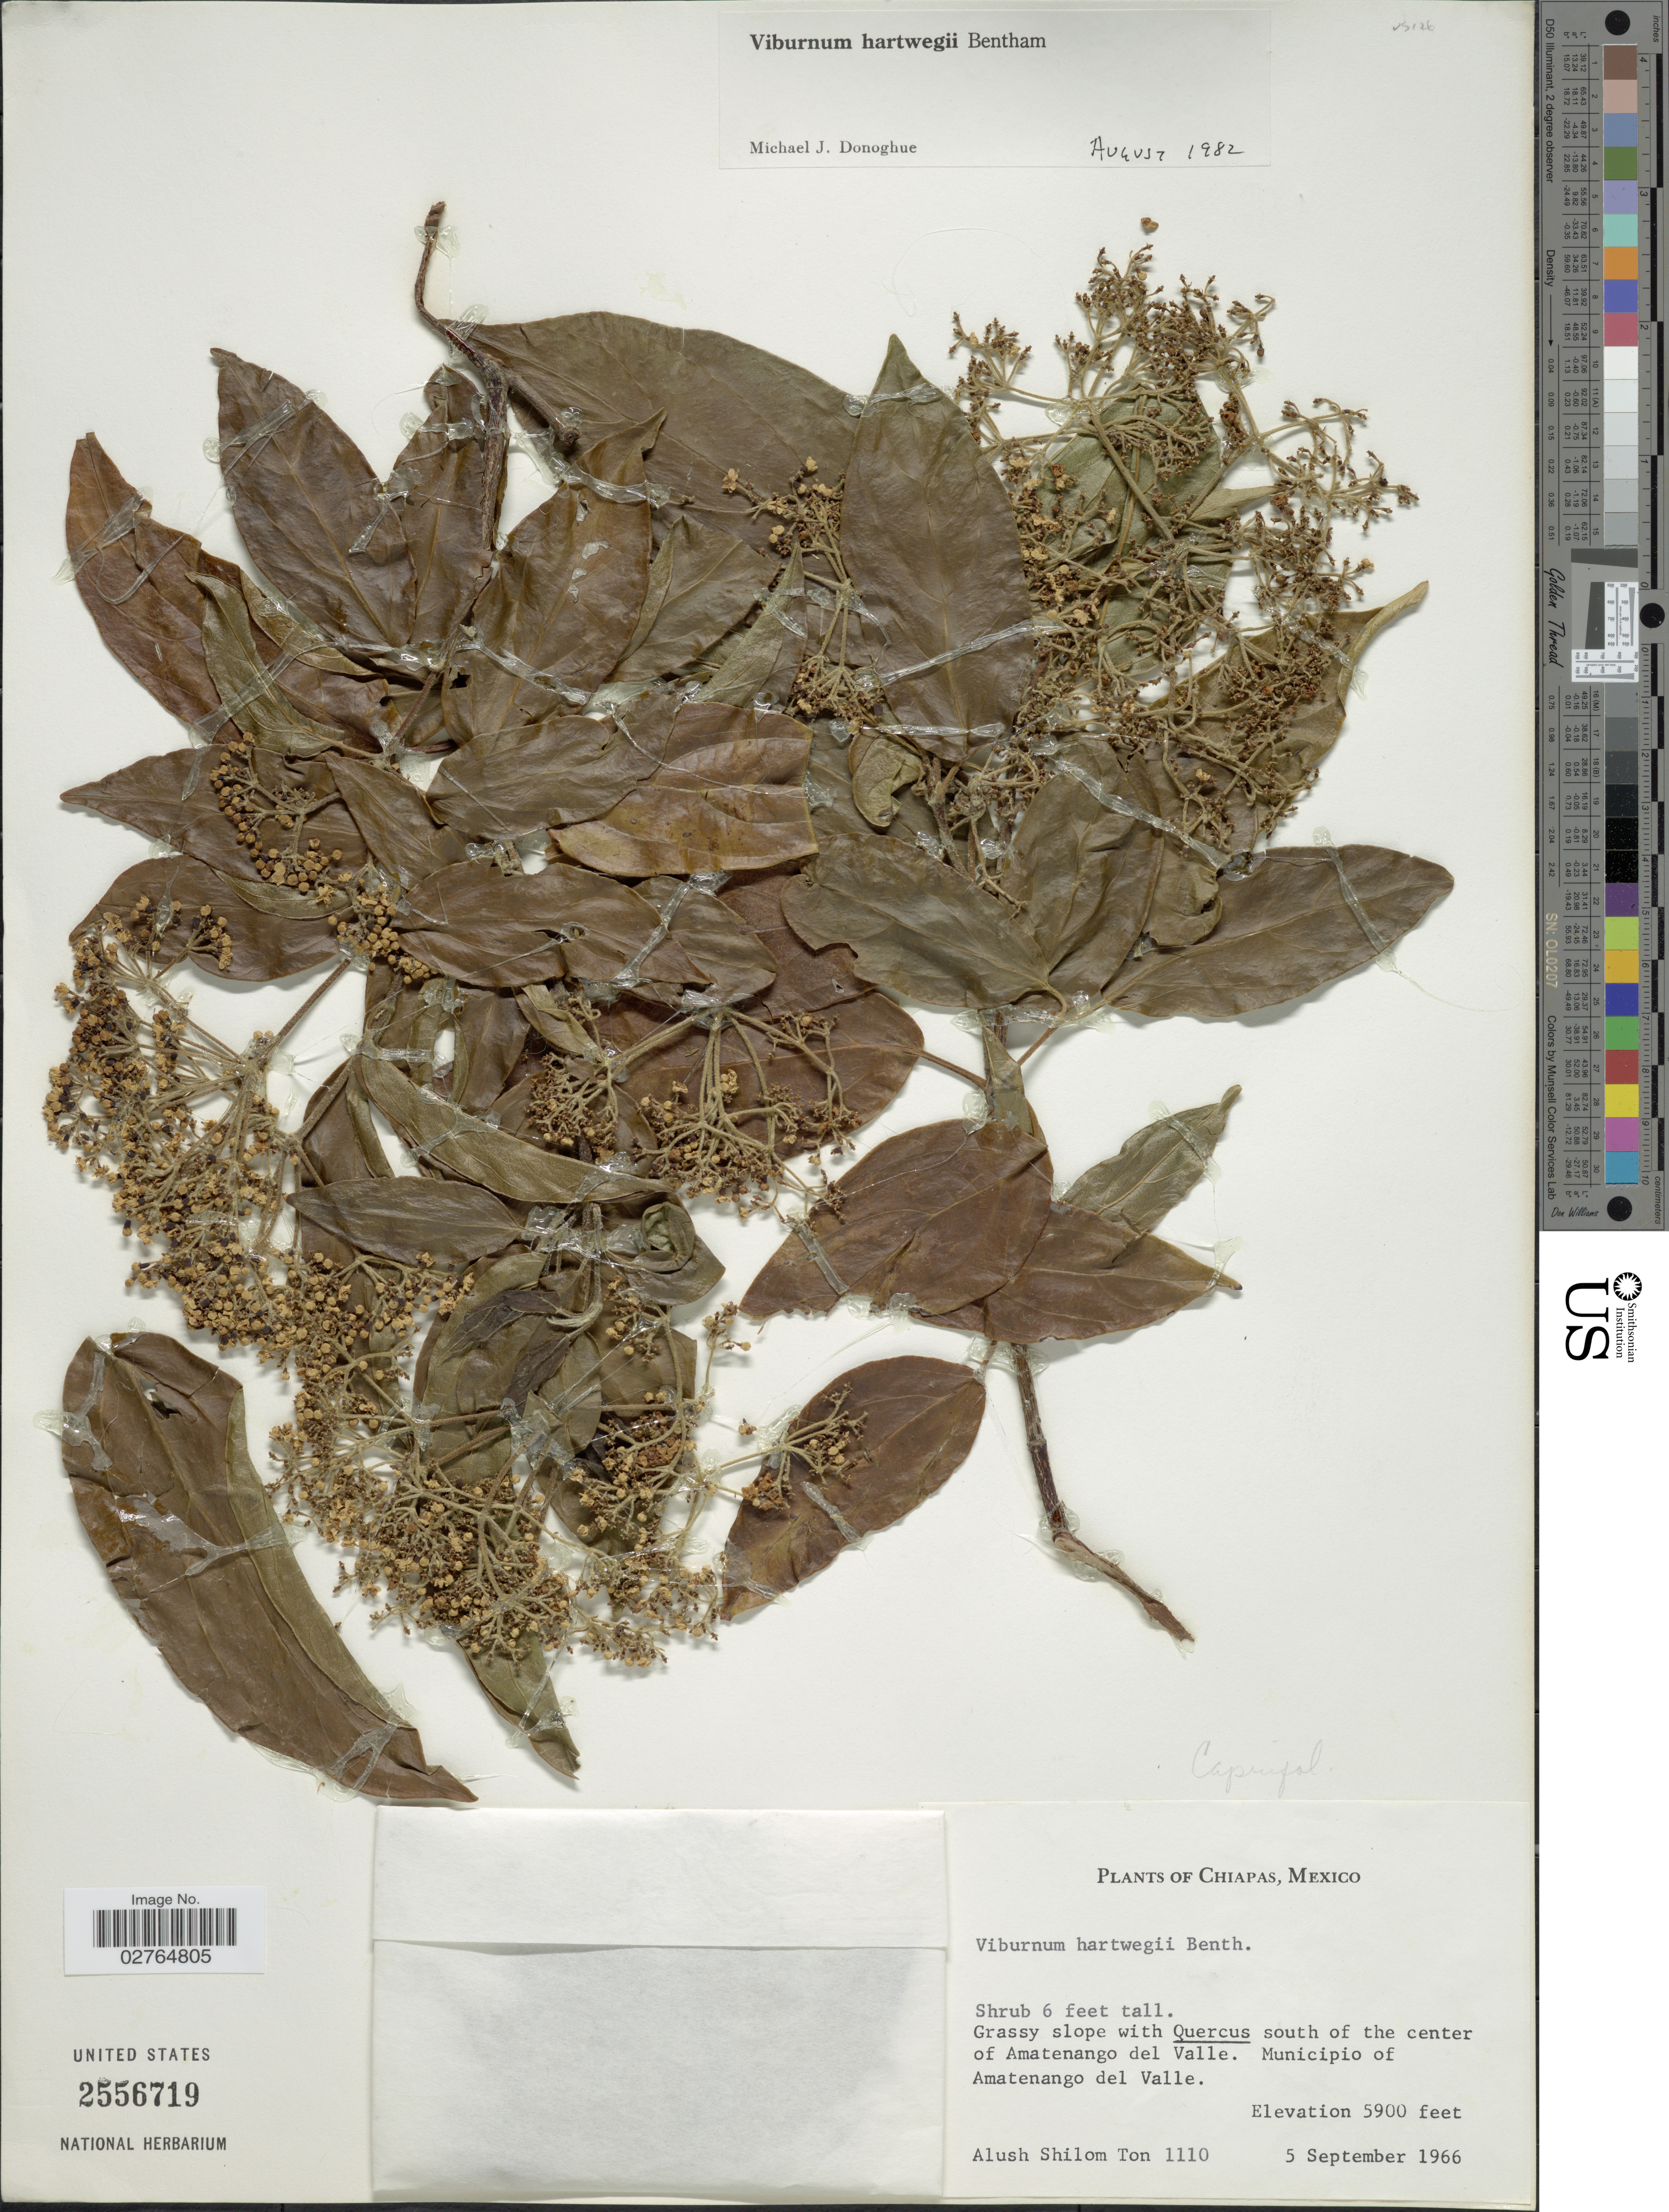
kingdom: Plantae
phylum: Tracheophyta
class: Magnoliopsida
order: Dipsacales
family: Viburnaceae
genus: Viburnum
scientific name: Viburnum hartwegii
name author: Benth.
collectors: A. S. Ton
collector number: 1110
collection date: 1996-09-05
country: Mexico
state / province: Chiapas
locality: South of the center of Amatenango del Valle. Municipio of Amatenango del Valle.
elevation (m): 1798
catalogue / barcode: US 2556719